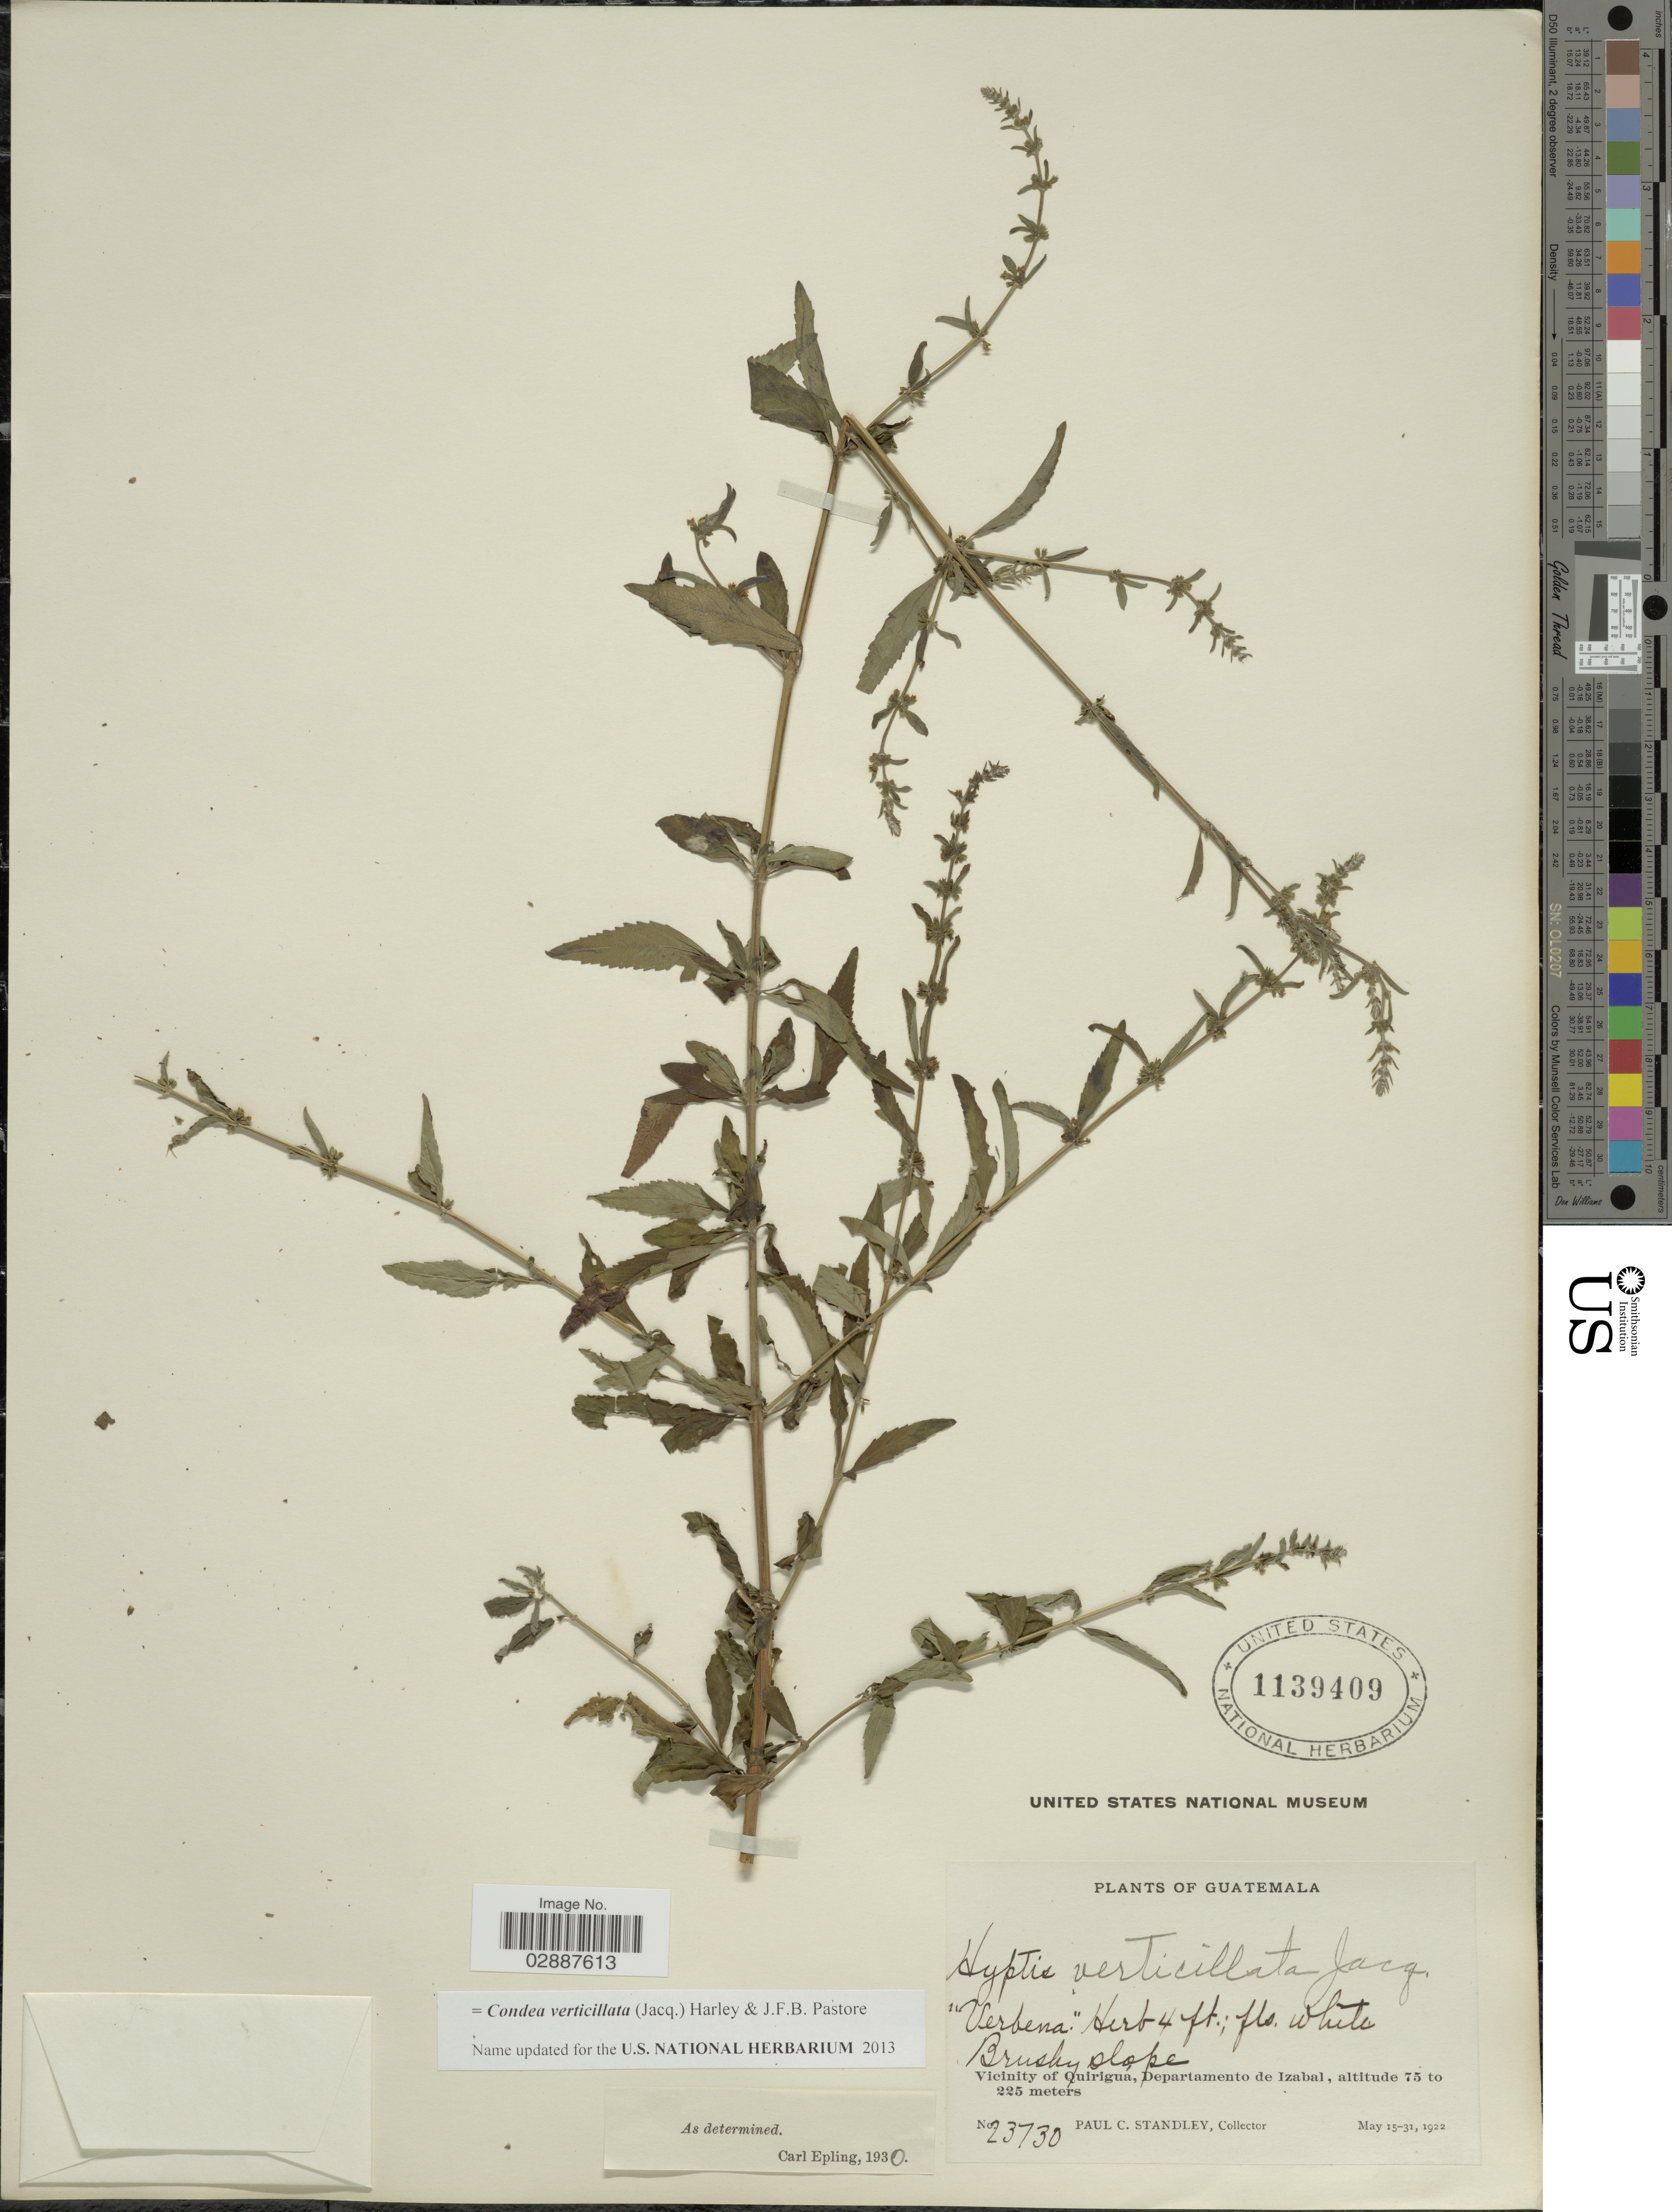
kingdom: Plantae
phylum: Tracheophyta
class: Magnoliopsida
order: Lamiales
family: Lamiaceae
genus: Condea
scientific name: Condea verticillata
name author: (Jacq.) Harley & J.F.B. Pastore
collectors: P. C. Standley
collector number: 23730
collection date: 1922-05-15/1922-05-31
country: Guatemala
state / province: Izabal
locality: Vicinity of Quiriguá, Departamento de Izabal.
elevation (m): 75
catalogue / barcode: US 1139409